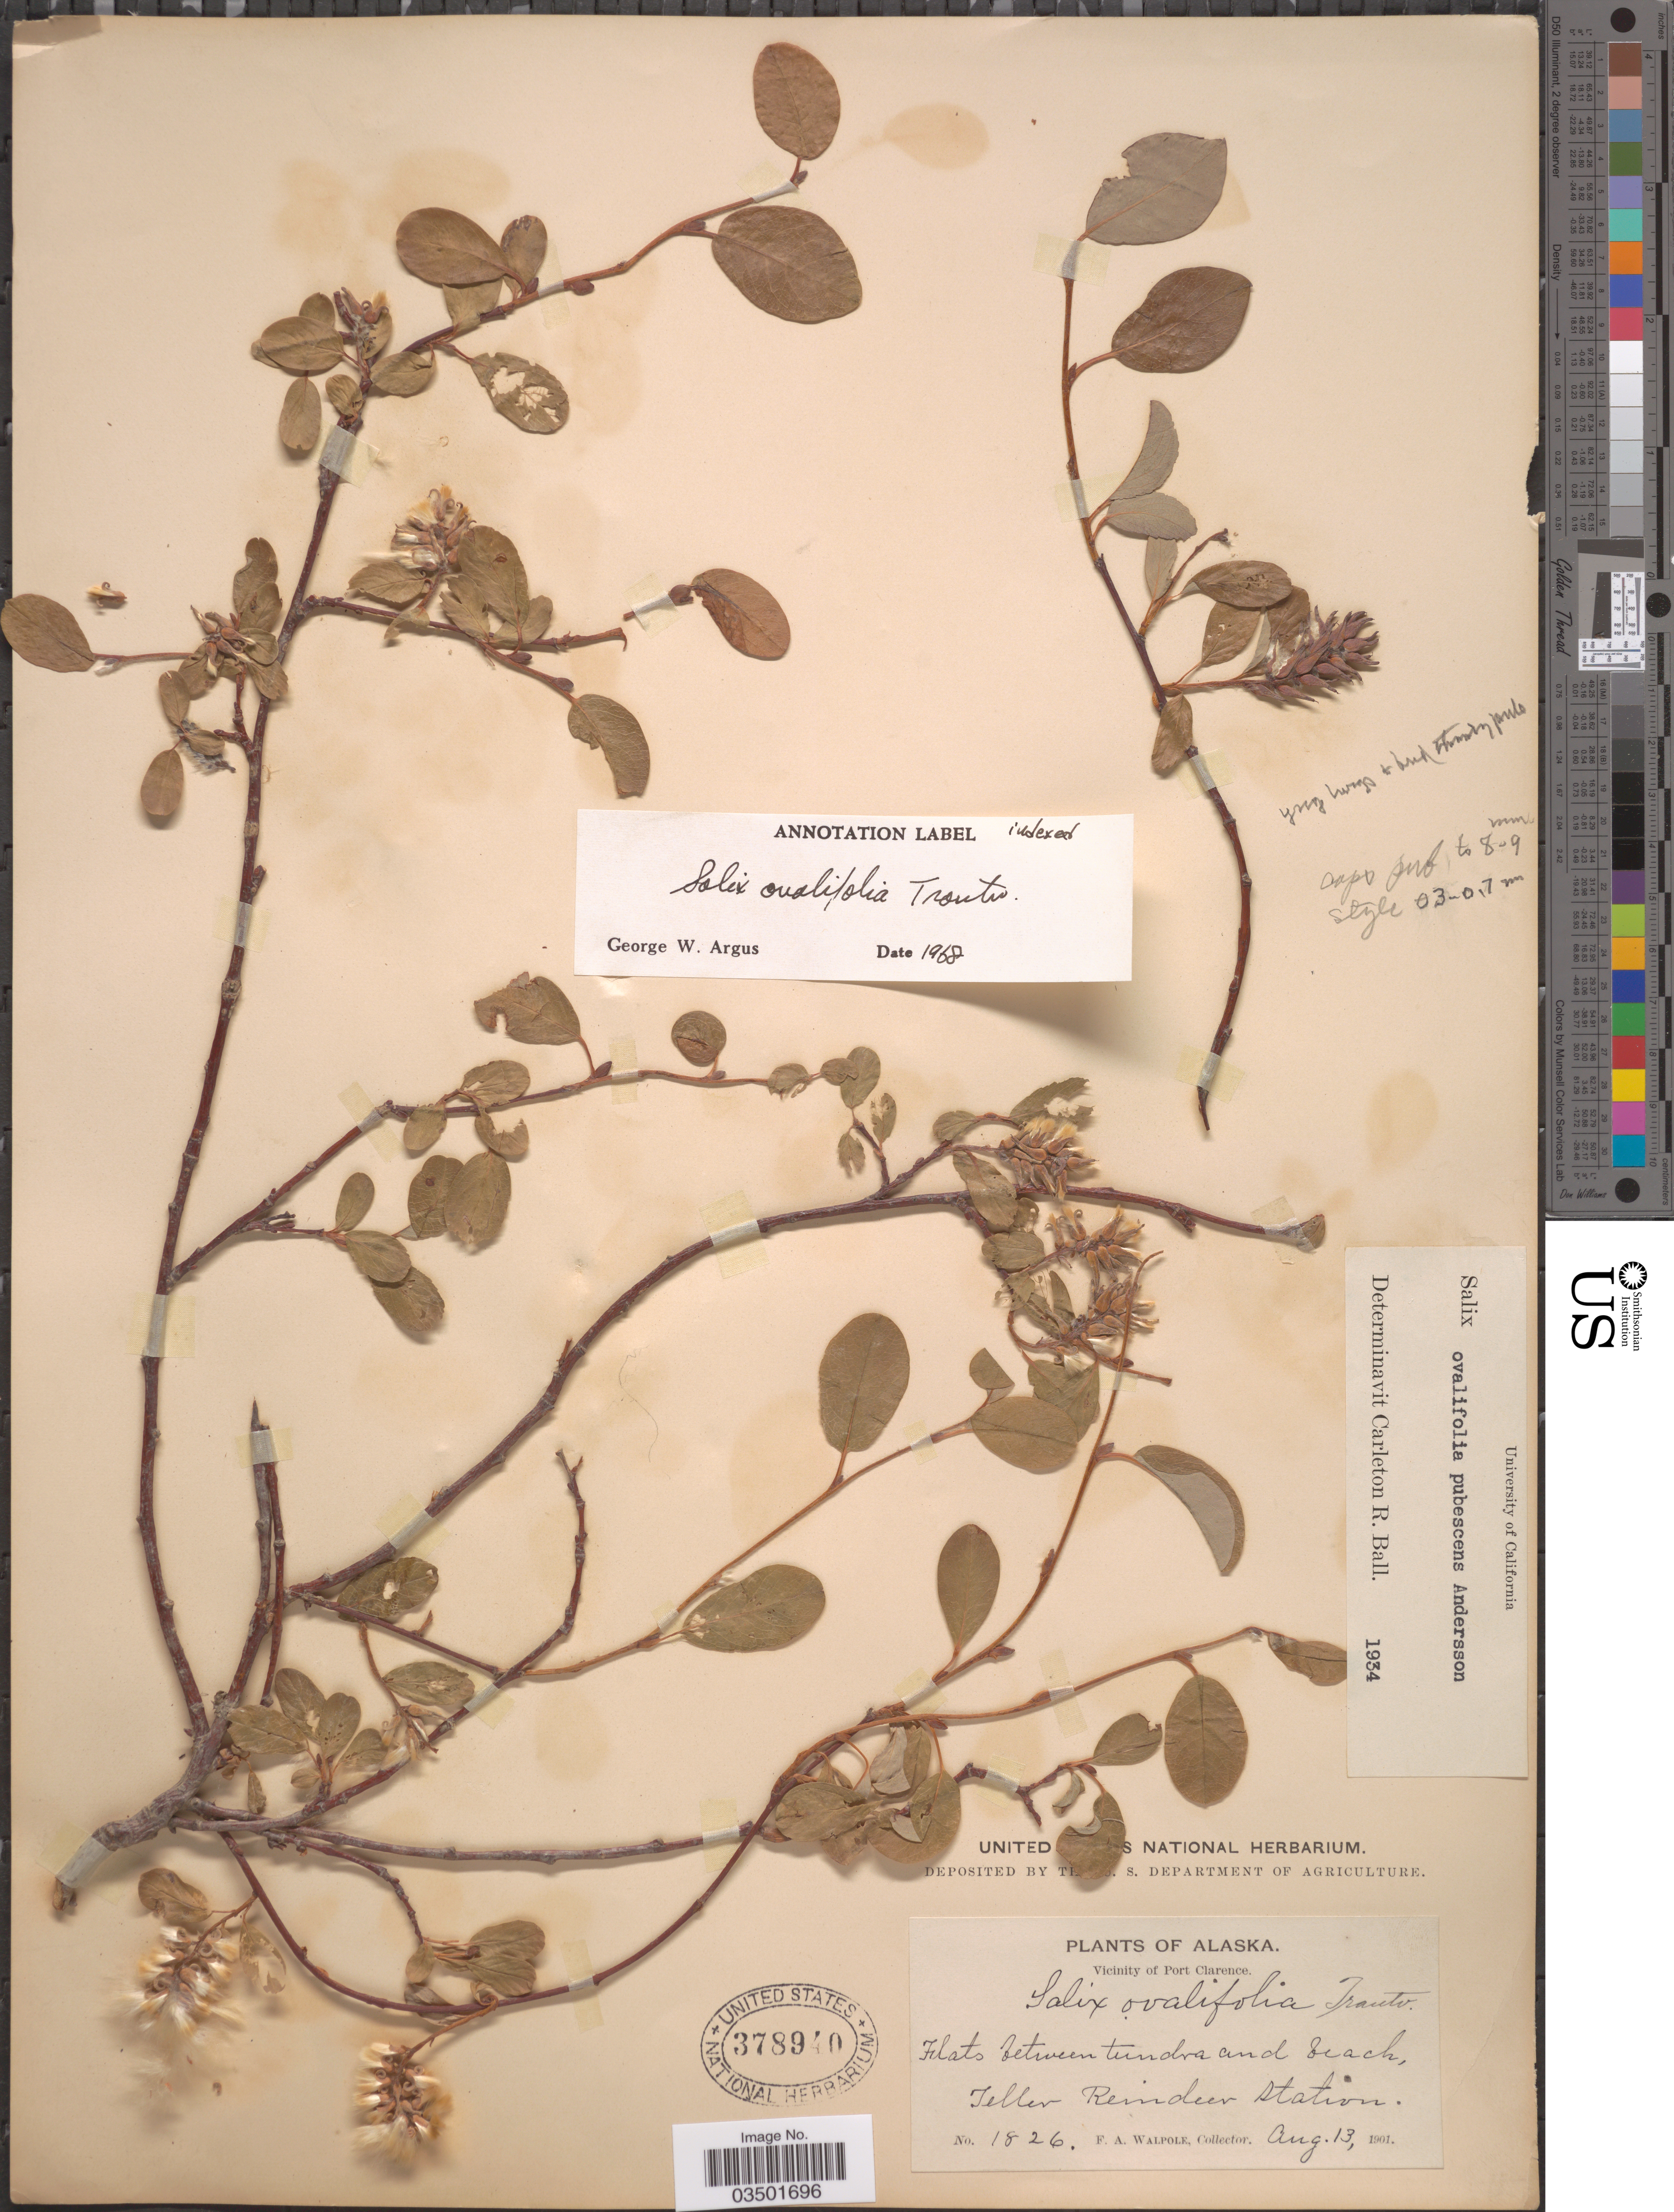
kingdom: Plantae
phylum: Tracheophyta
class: Magnoliopsida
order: Malpighiales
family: Salicaceae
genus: Salix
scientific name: Salix ovalifolia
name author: Trautv.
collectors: F. Walpole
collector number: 1826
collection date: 1901-08-13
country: United States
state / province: Alaska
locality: Vicinity of Port Clarence. Teller Reindeer Station.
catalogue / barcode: US 378940